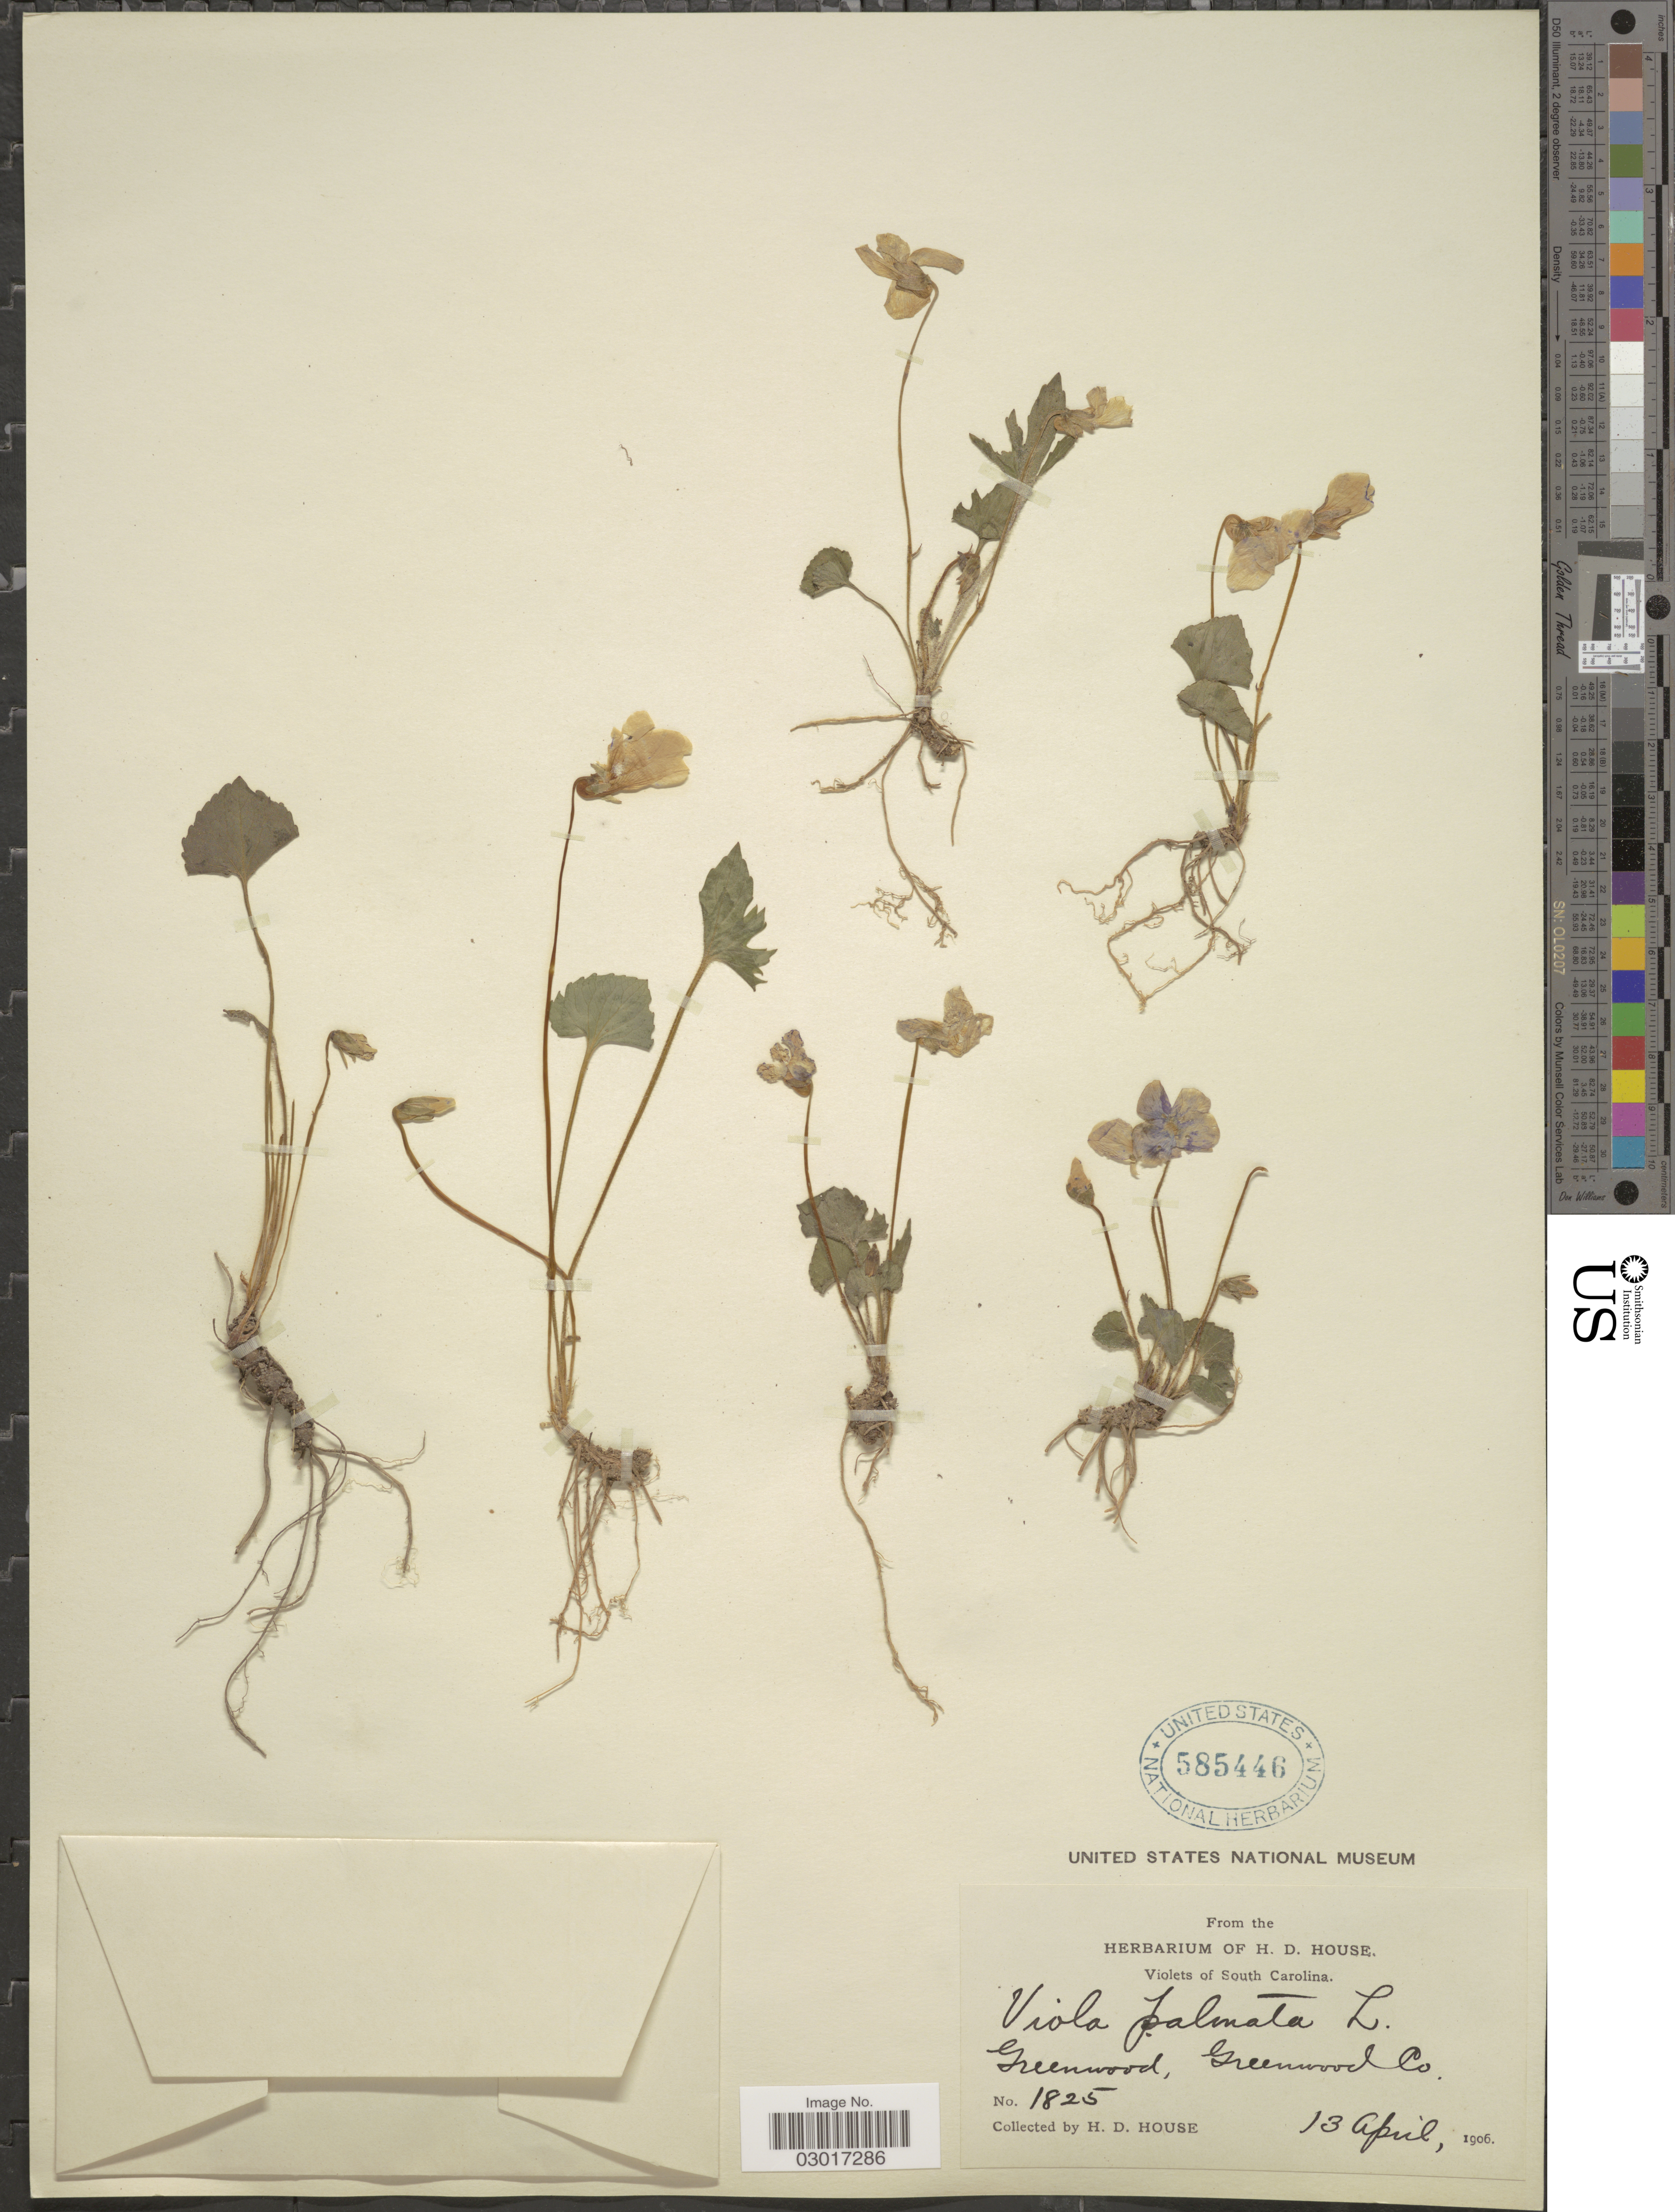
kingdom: Plantae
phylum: Tracheophyta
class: Magnoliopsida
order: Malpighiales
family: Violaceae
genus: Viola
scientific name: Viola triloba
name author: Schwein.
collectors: H. D. House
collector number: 1825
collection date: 1906-04-13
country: United States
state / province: South Carolina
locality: Greenwood, Greenwood Co.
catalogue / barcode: US 585446